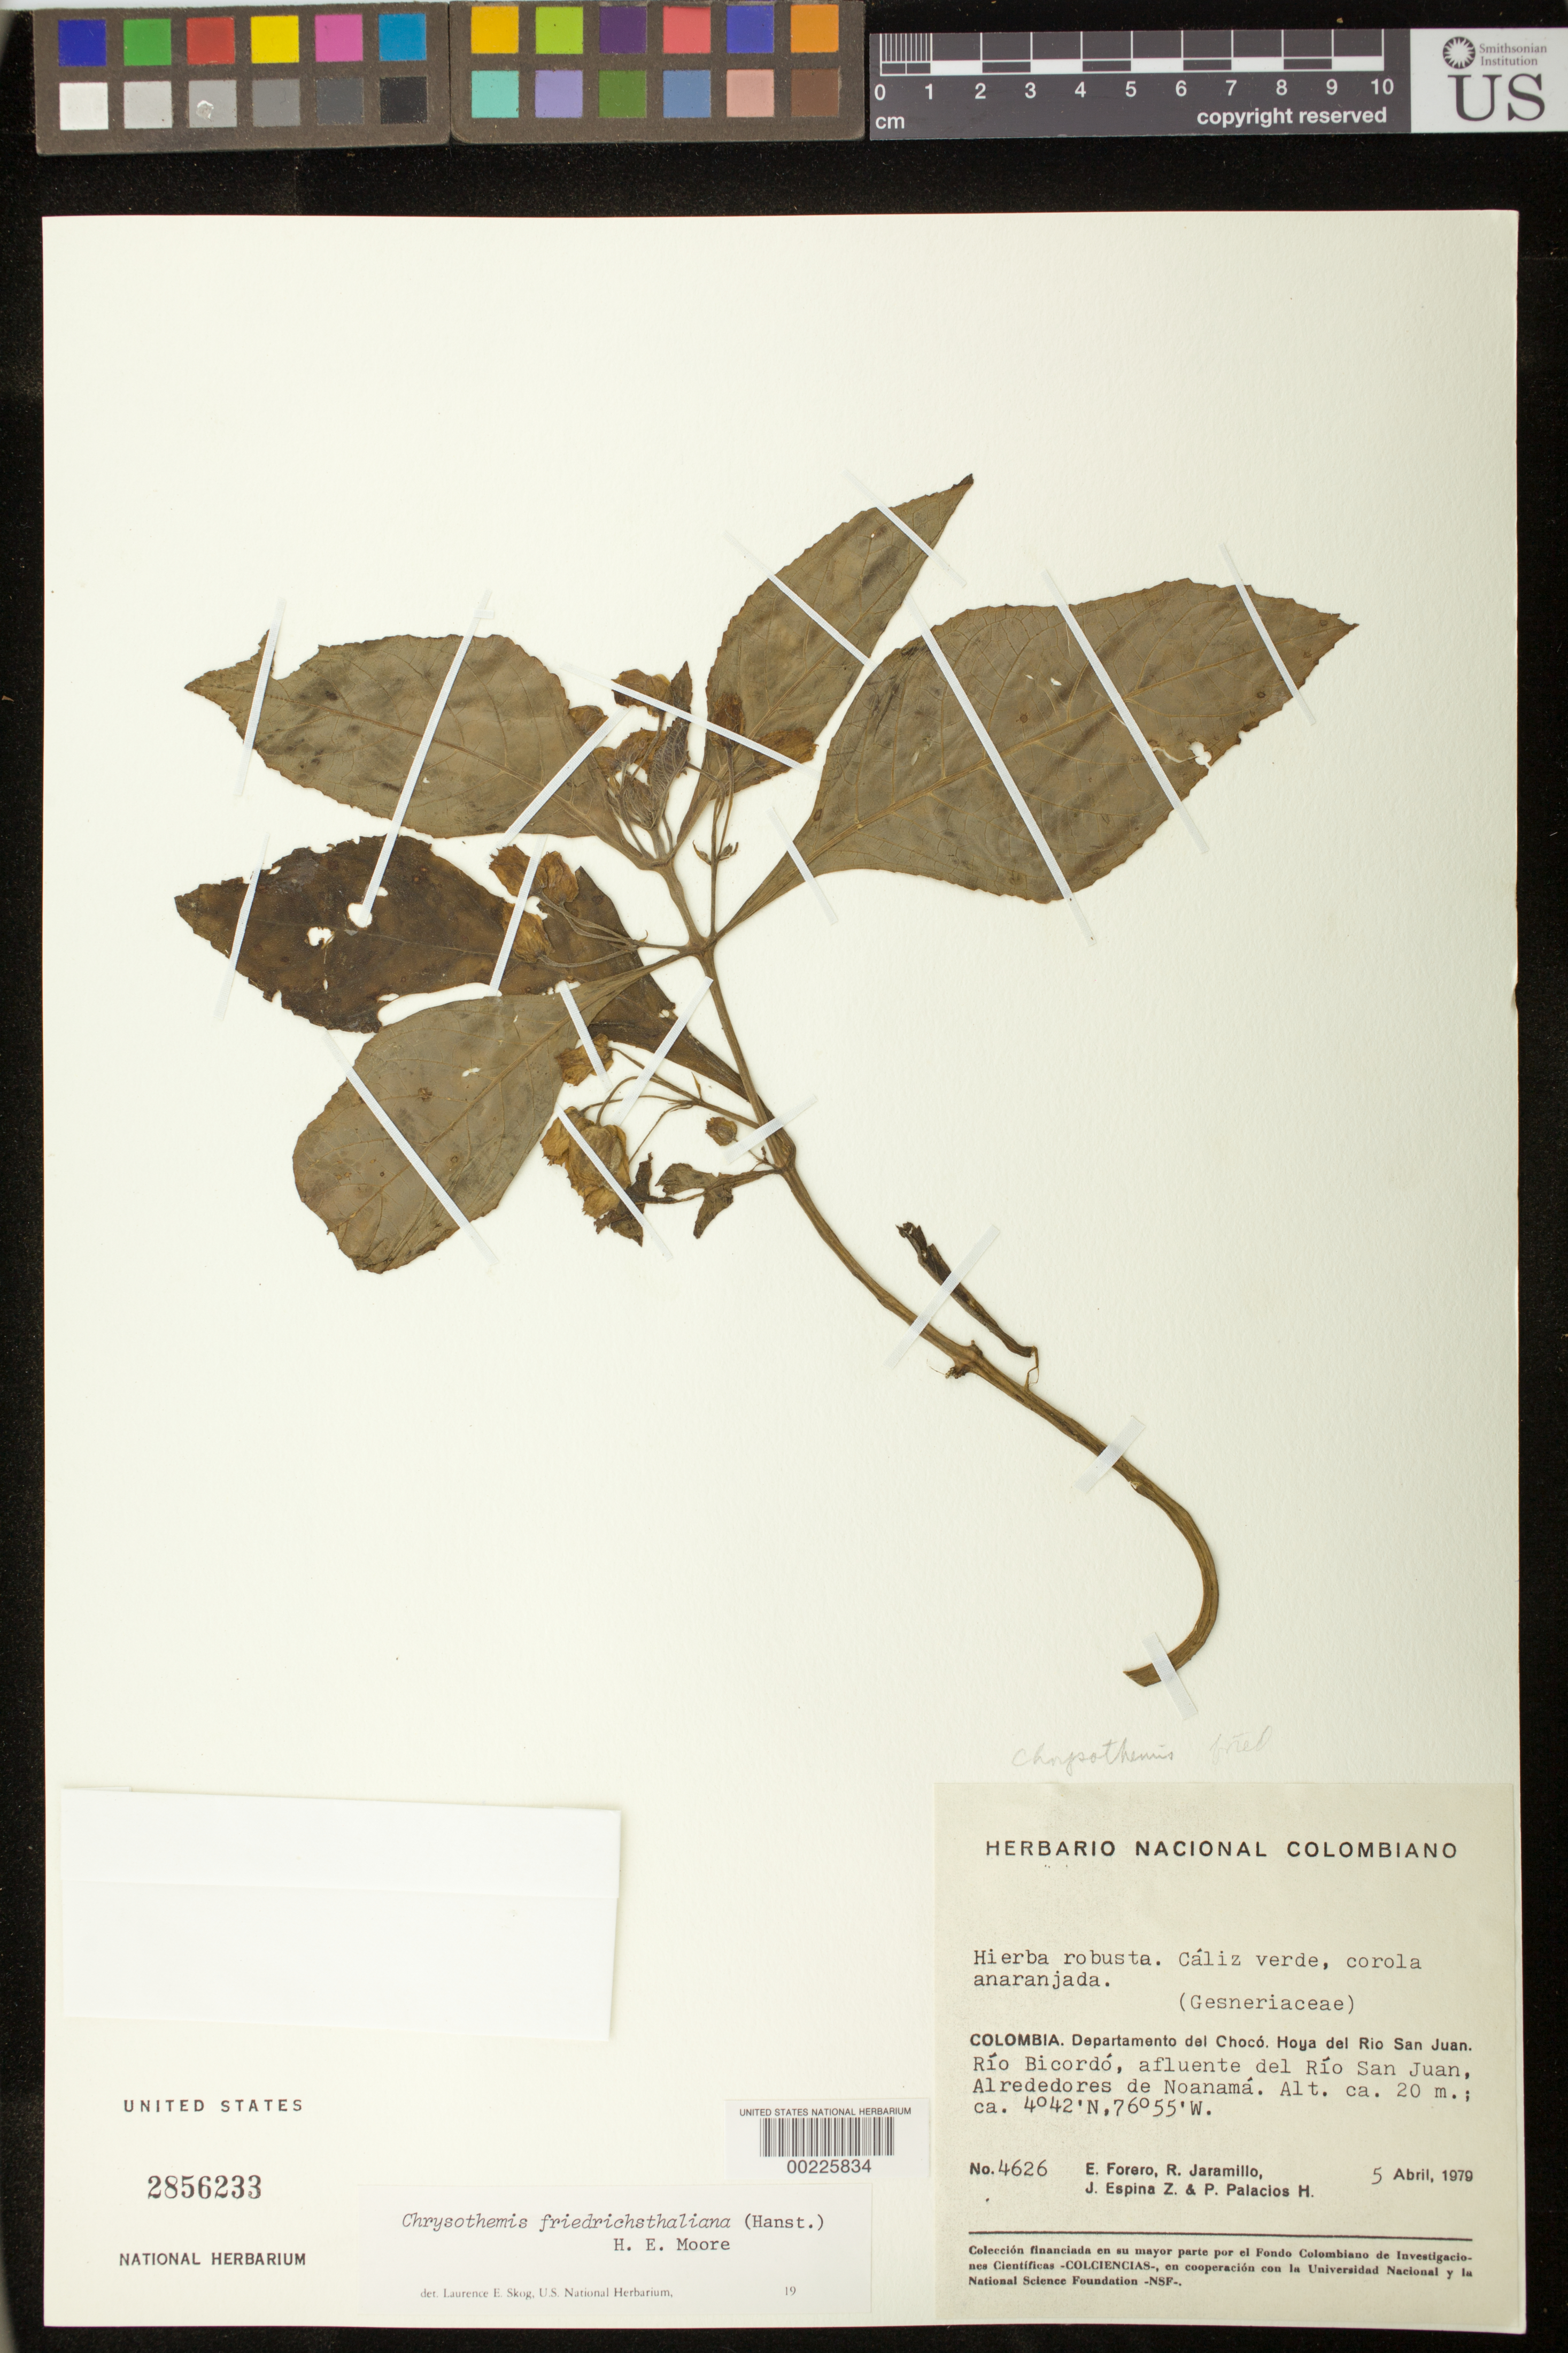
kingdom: Plantae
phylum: Tracheophyta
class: Magnoliopsida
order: Lamiales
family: Gesneriaceae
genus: Chrysothemis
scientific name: Chrysothemis friedrichsthaliana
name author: (Hanst.) H.E. Moore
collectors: E. Forero, R. Jaramillo M., J. Espina Z. & P. Palacios H.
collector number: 4626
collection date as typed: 05 Apr 1979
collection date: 1979-04-05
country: Colombia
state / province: Chocó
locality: Valley of Rio San Juan, Rio Bicordo, tributary of Rio San Juan, environs of Noanama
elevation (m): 20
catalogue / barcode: US 2856233